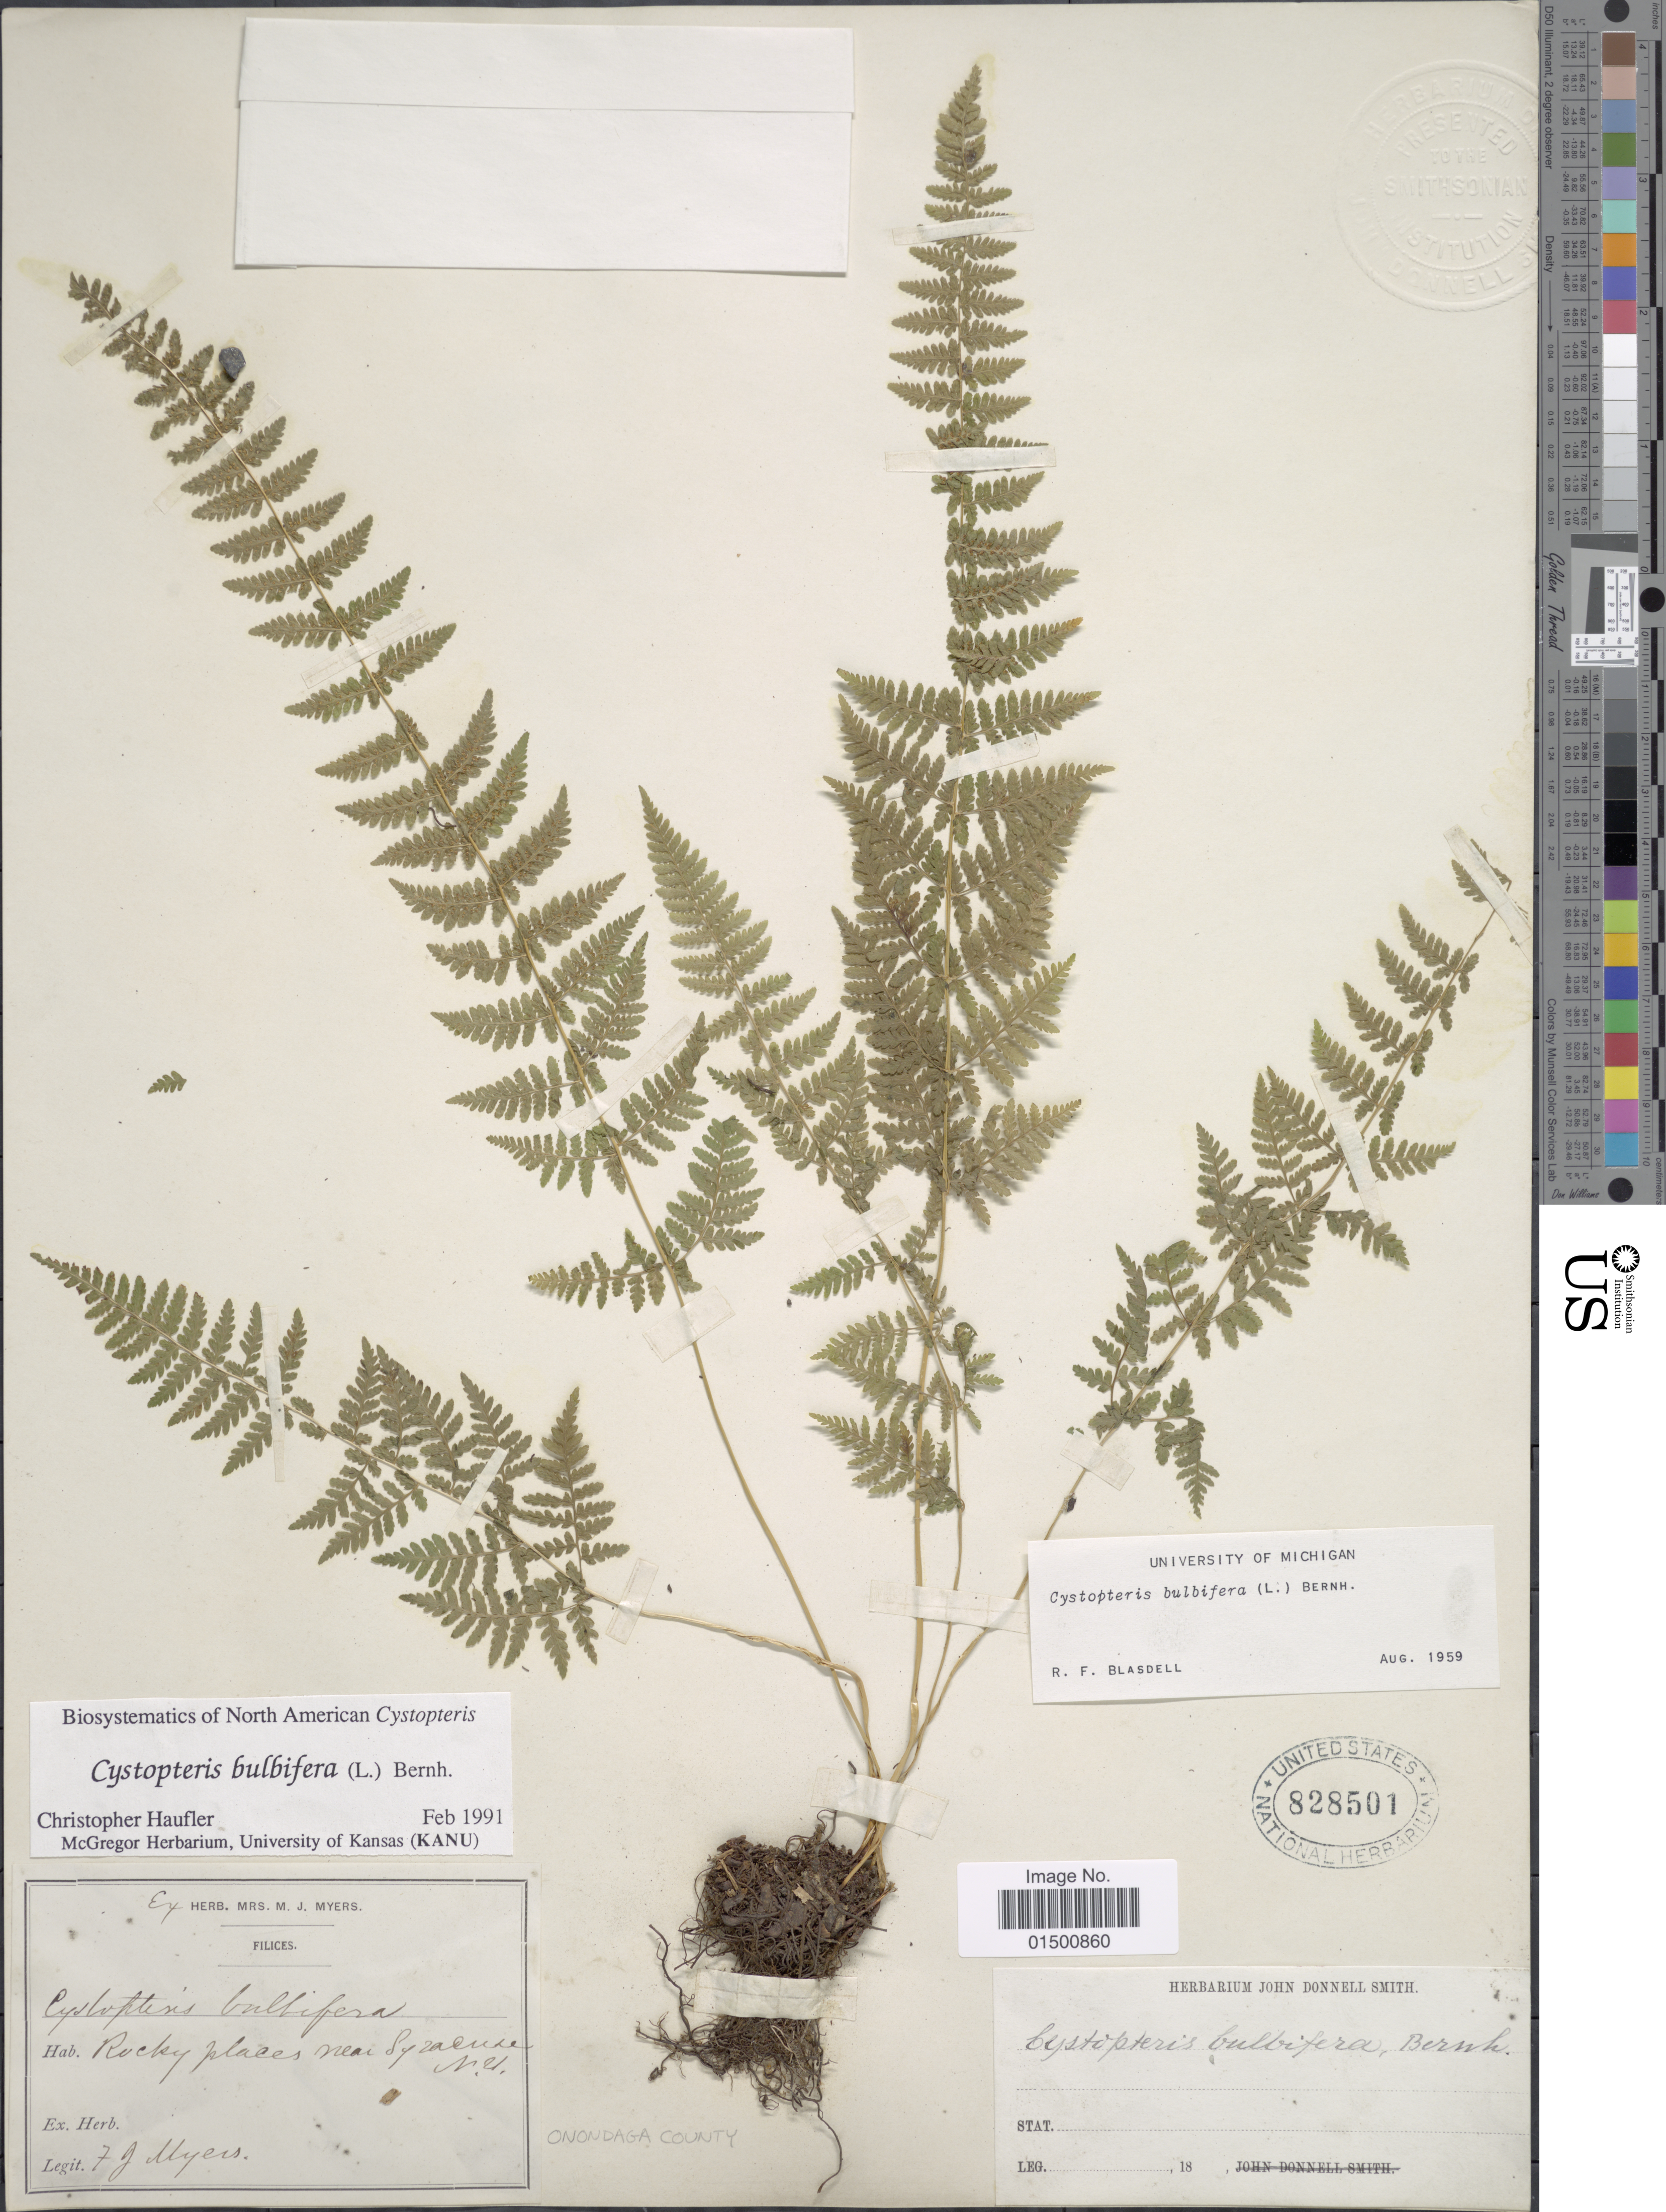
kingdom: Plantae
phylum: Tracheophyta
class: Polypodiopsida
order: Polypodiales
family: Cystopteridaceae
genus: Cystopteris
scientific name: Cystopteris bulbifera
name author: (L.) Bernh.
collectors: F. Myers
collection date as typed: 18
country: United States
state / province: New York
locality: Near Syracuse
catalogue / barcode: US 828501